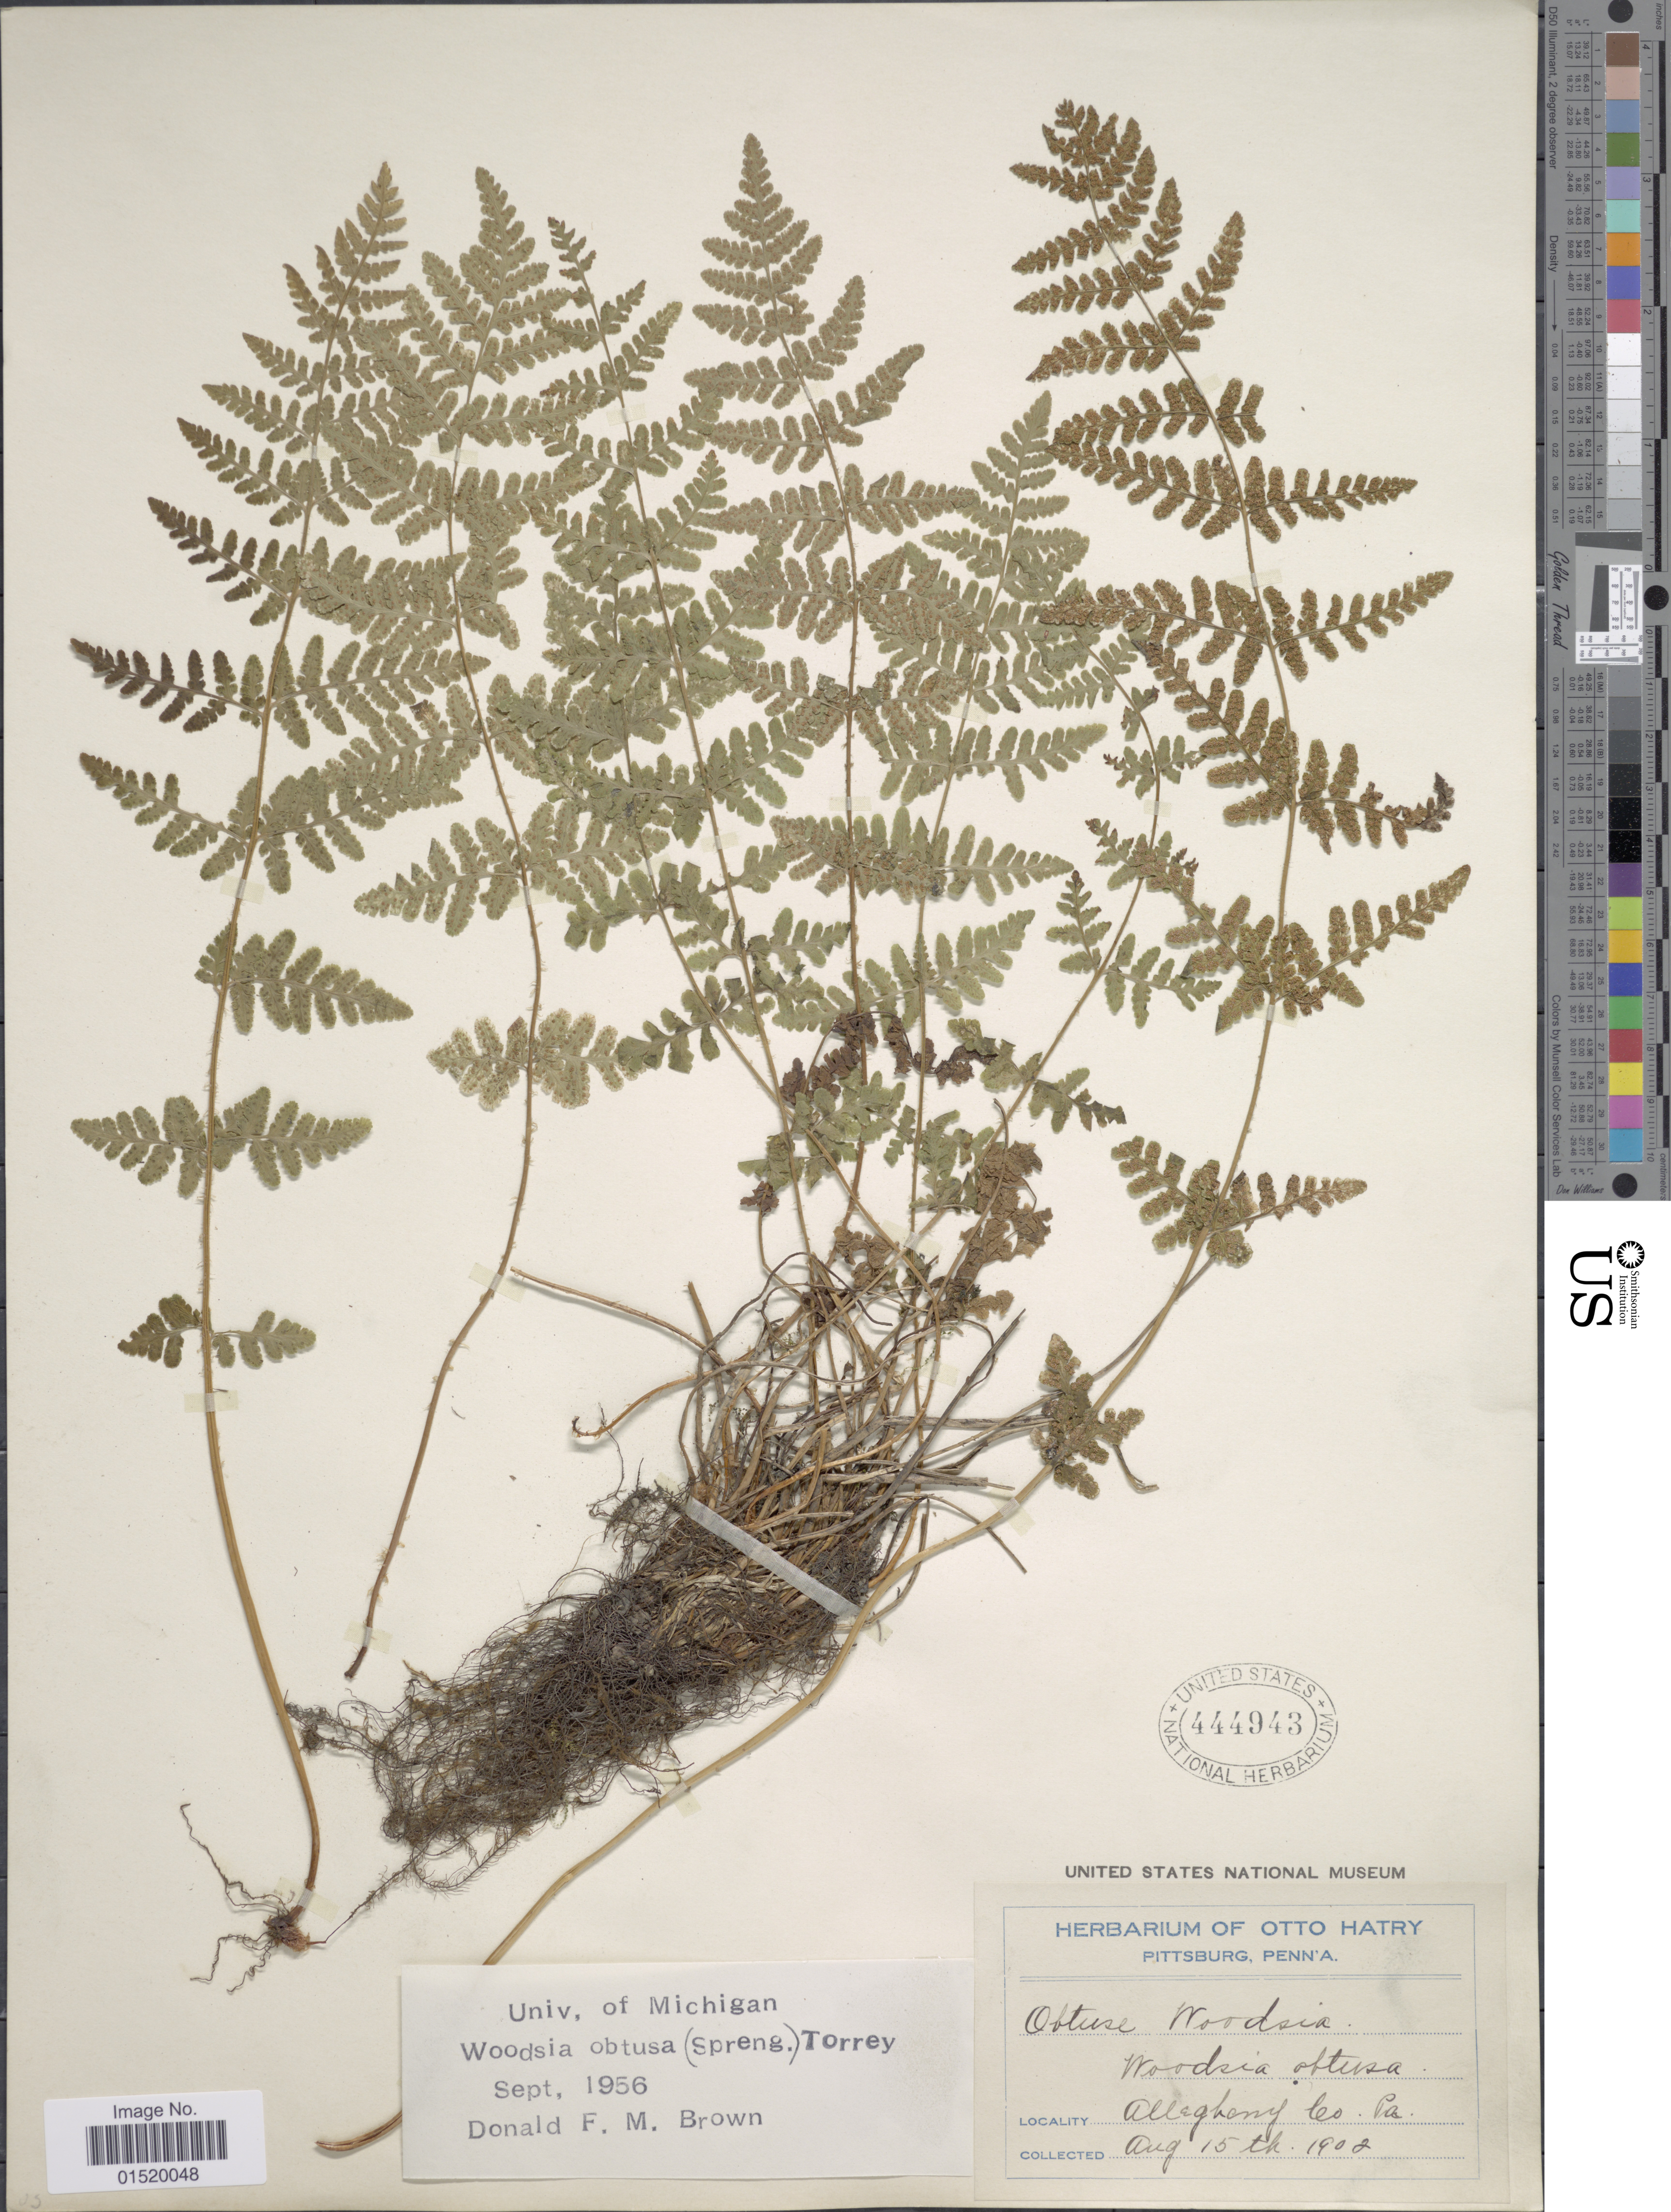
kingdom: Plantae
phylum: Tracheophyta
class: Polypodiopsida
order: Polypodiales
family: Woodsiaceae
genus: Woodsia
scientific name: Woodsia obtusa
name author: (Spreng.) Torr.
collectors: ex herb. Otto Hatry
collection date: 1902-08-15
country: United States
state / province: Pennsylvania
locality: Alleghany Co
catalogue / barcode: US 444943